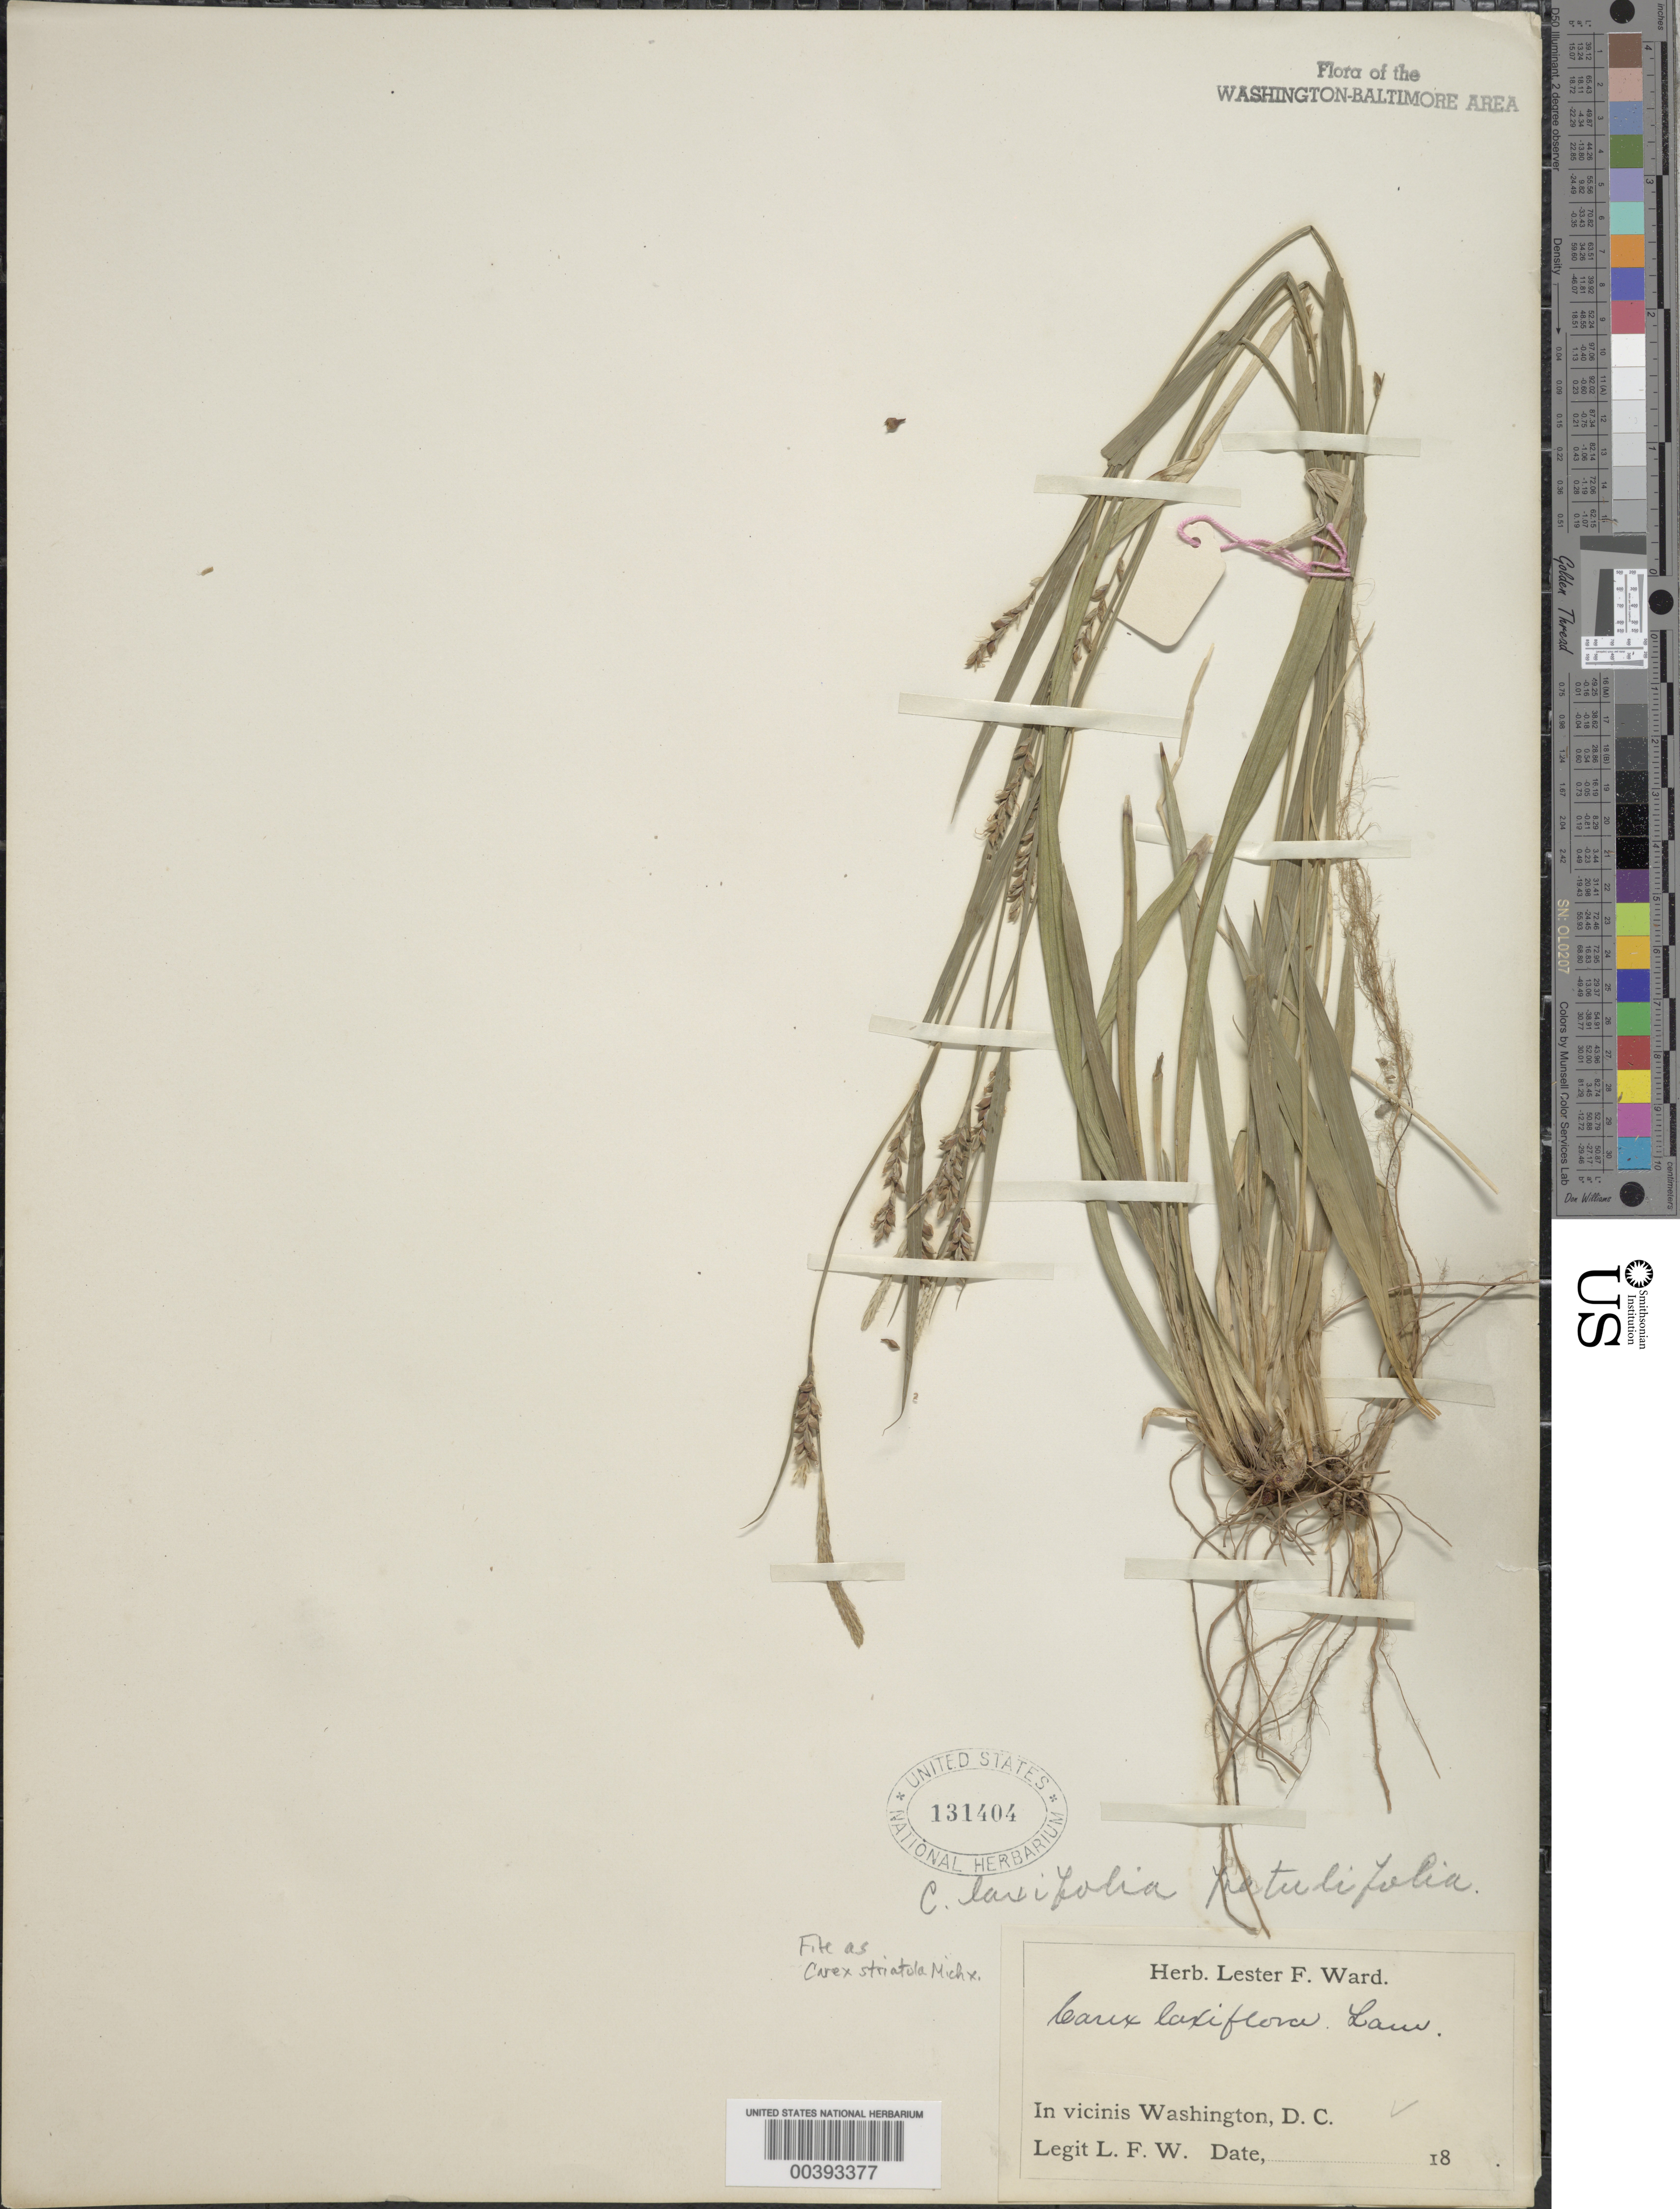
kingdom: Plantae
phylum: Tracheophyta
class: Liliopsida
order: Poales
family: Cyperaceae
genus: Carex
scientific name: Carex striatula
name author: Michx.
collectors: L. F. Ward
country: United States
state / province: District of Columbia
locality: Washington DC Area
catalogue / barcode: US 131404